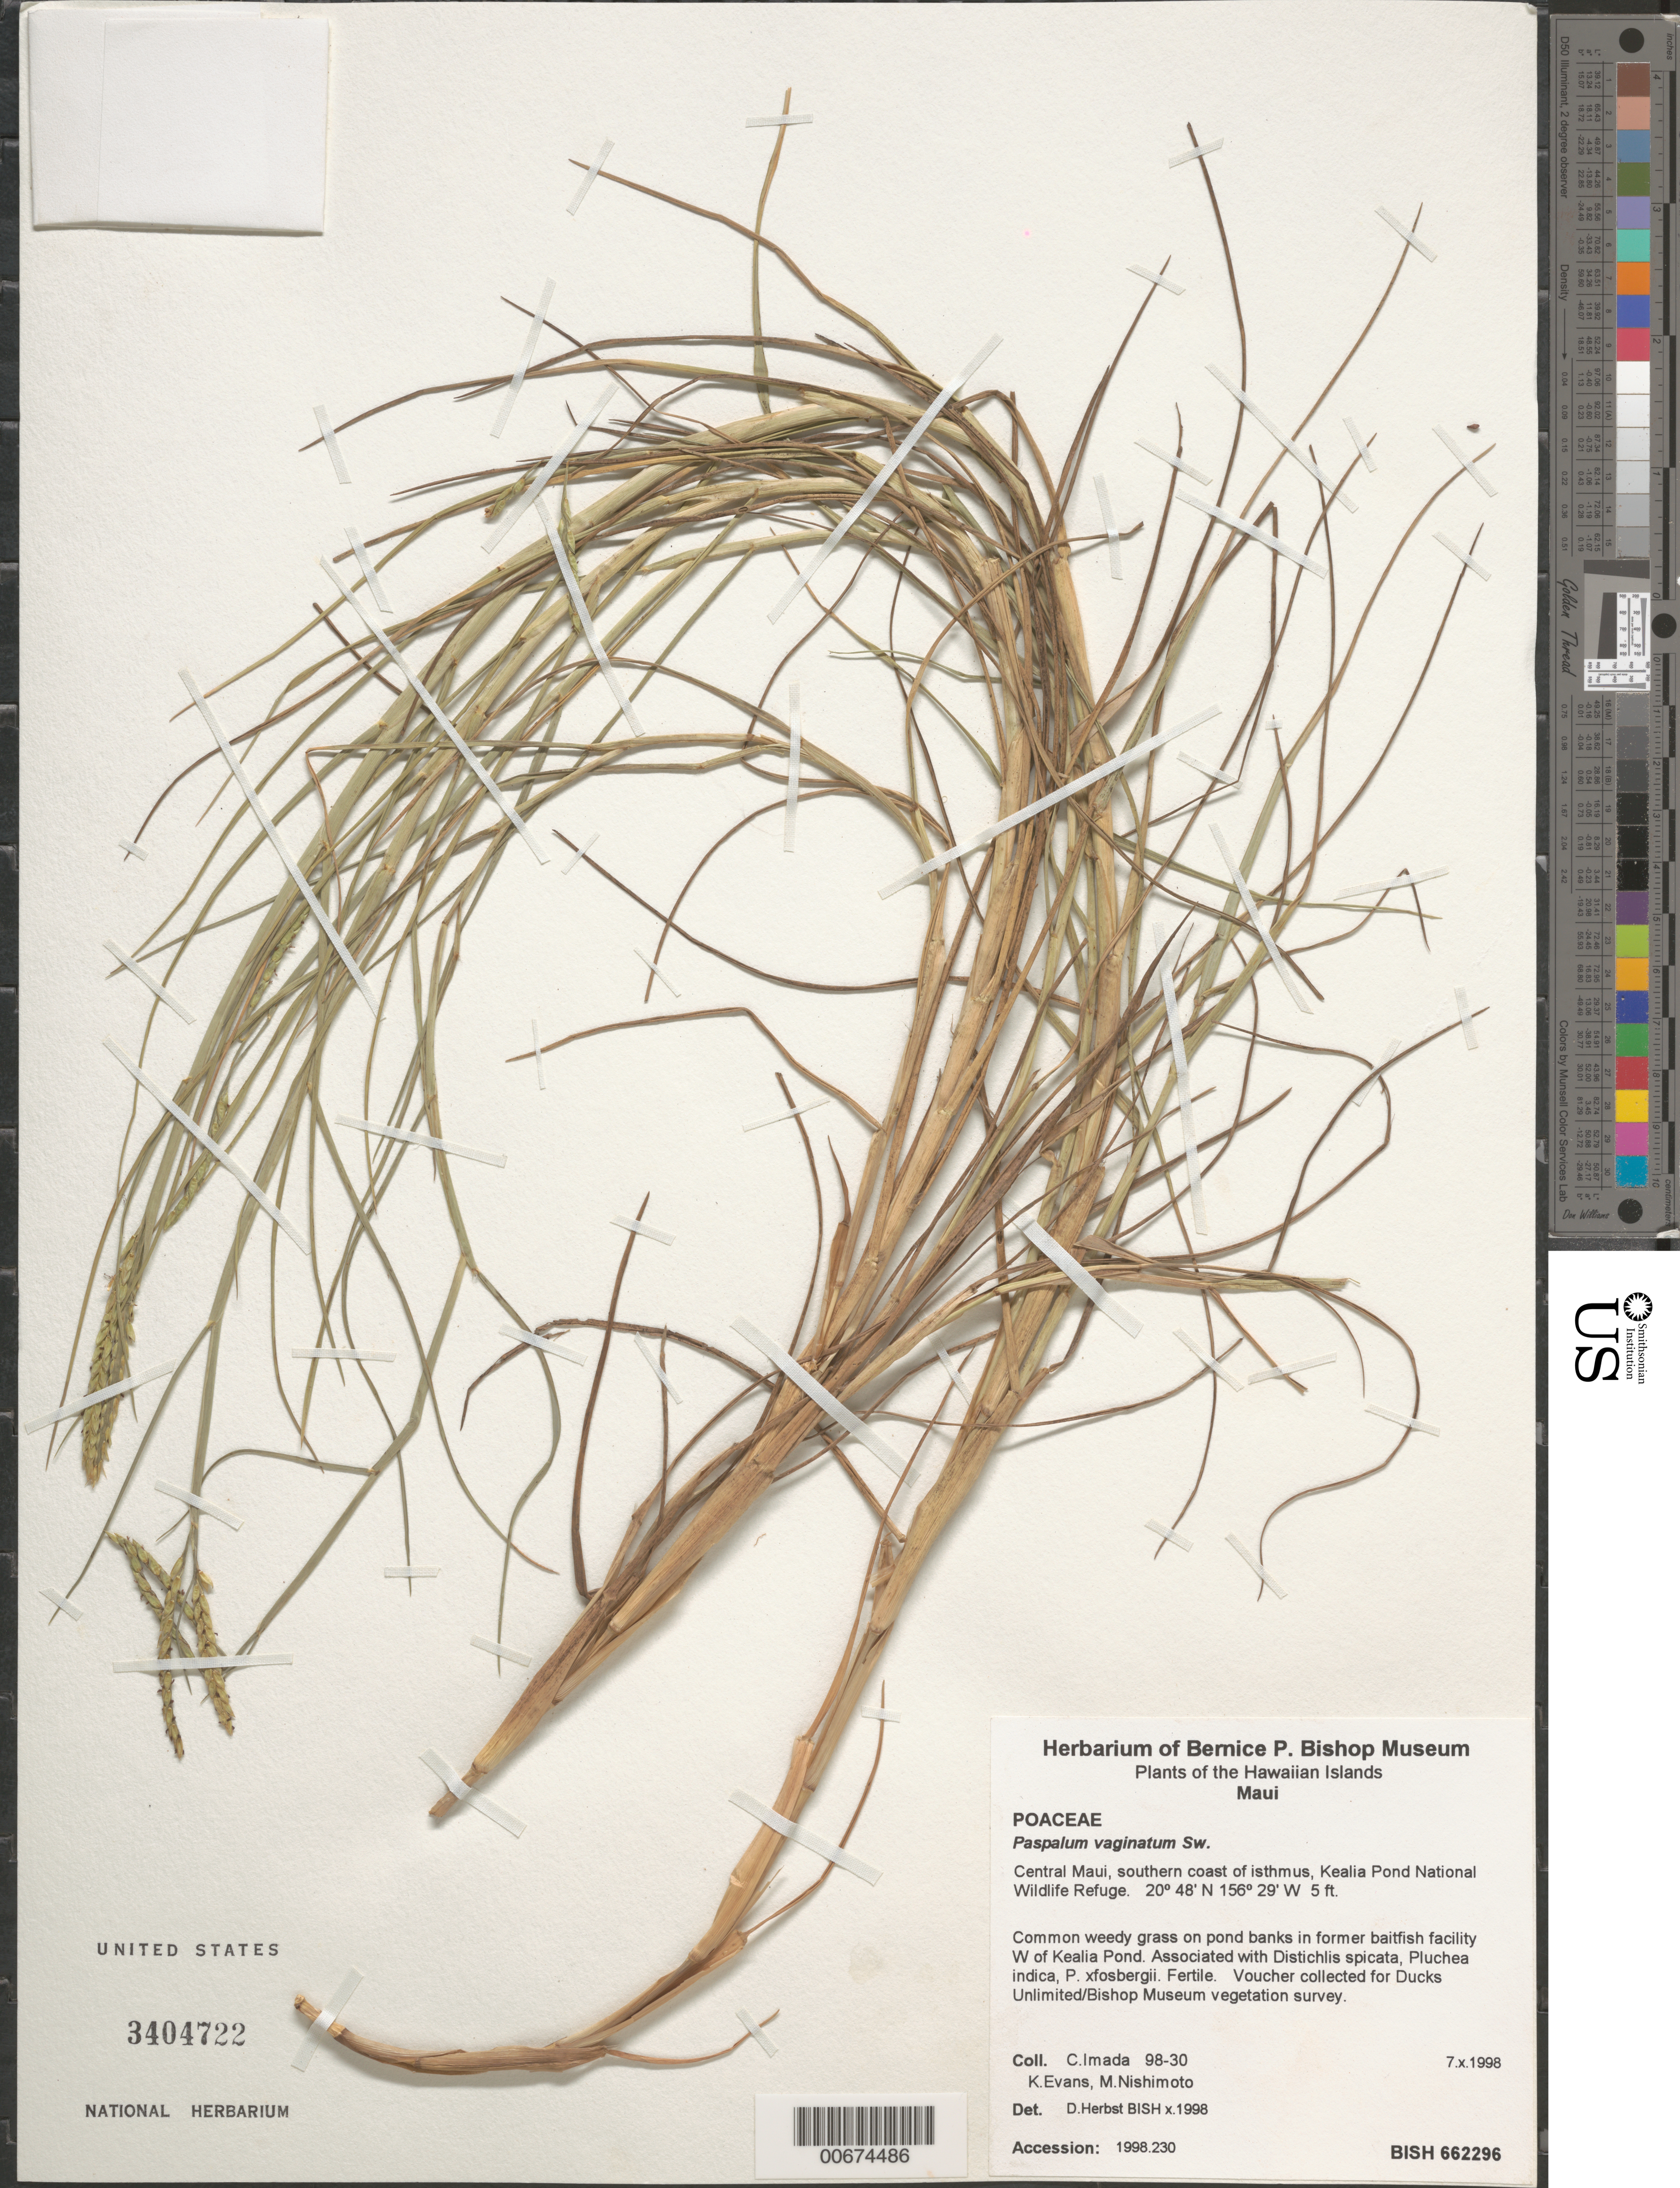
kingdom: Plantae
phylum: Tracheophyta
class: Liliopsida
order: Poales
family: Poaceae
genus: Paspalum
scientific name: Paspalum vaginatum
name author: Sw.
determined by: Herbst, D. R.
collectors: C. Imada, K. Evans & M. Nishimoto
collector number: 98-30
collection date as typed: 7 Oct 1998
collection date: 1998-10-07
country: United States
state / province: Hawaii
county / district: Maui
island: Maui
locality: Central Maui, southern coast of isthmus, Kealia Pond National Wildlife Refuge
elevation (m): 1.5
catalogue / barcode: US 3404722